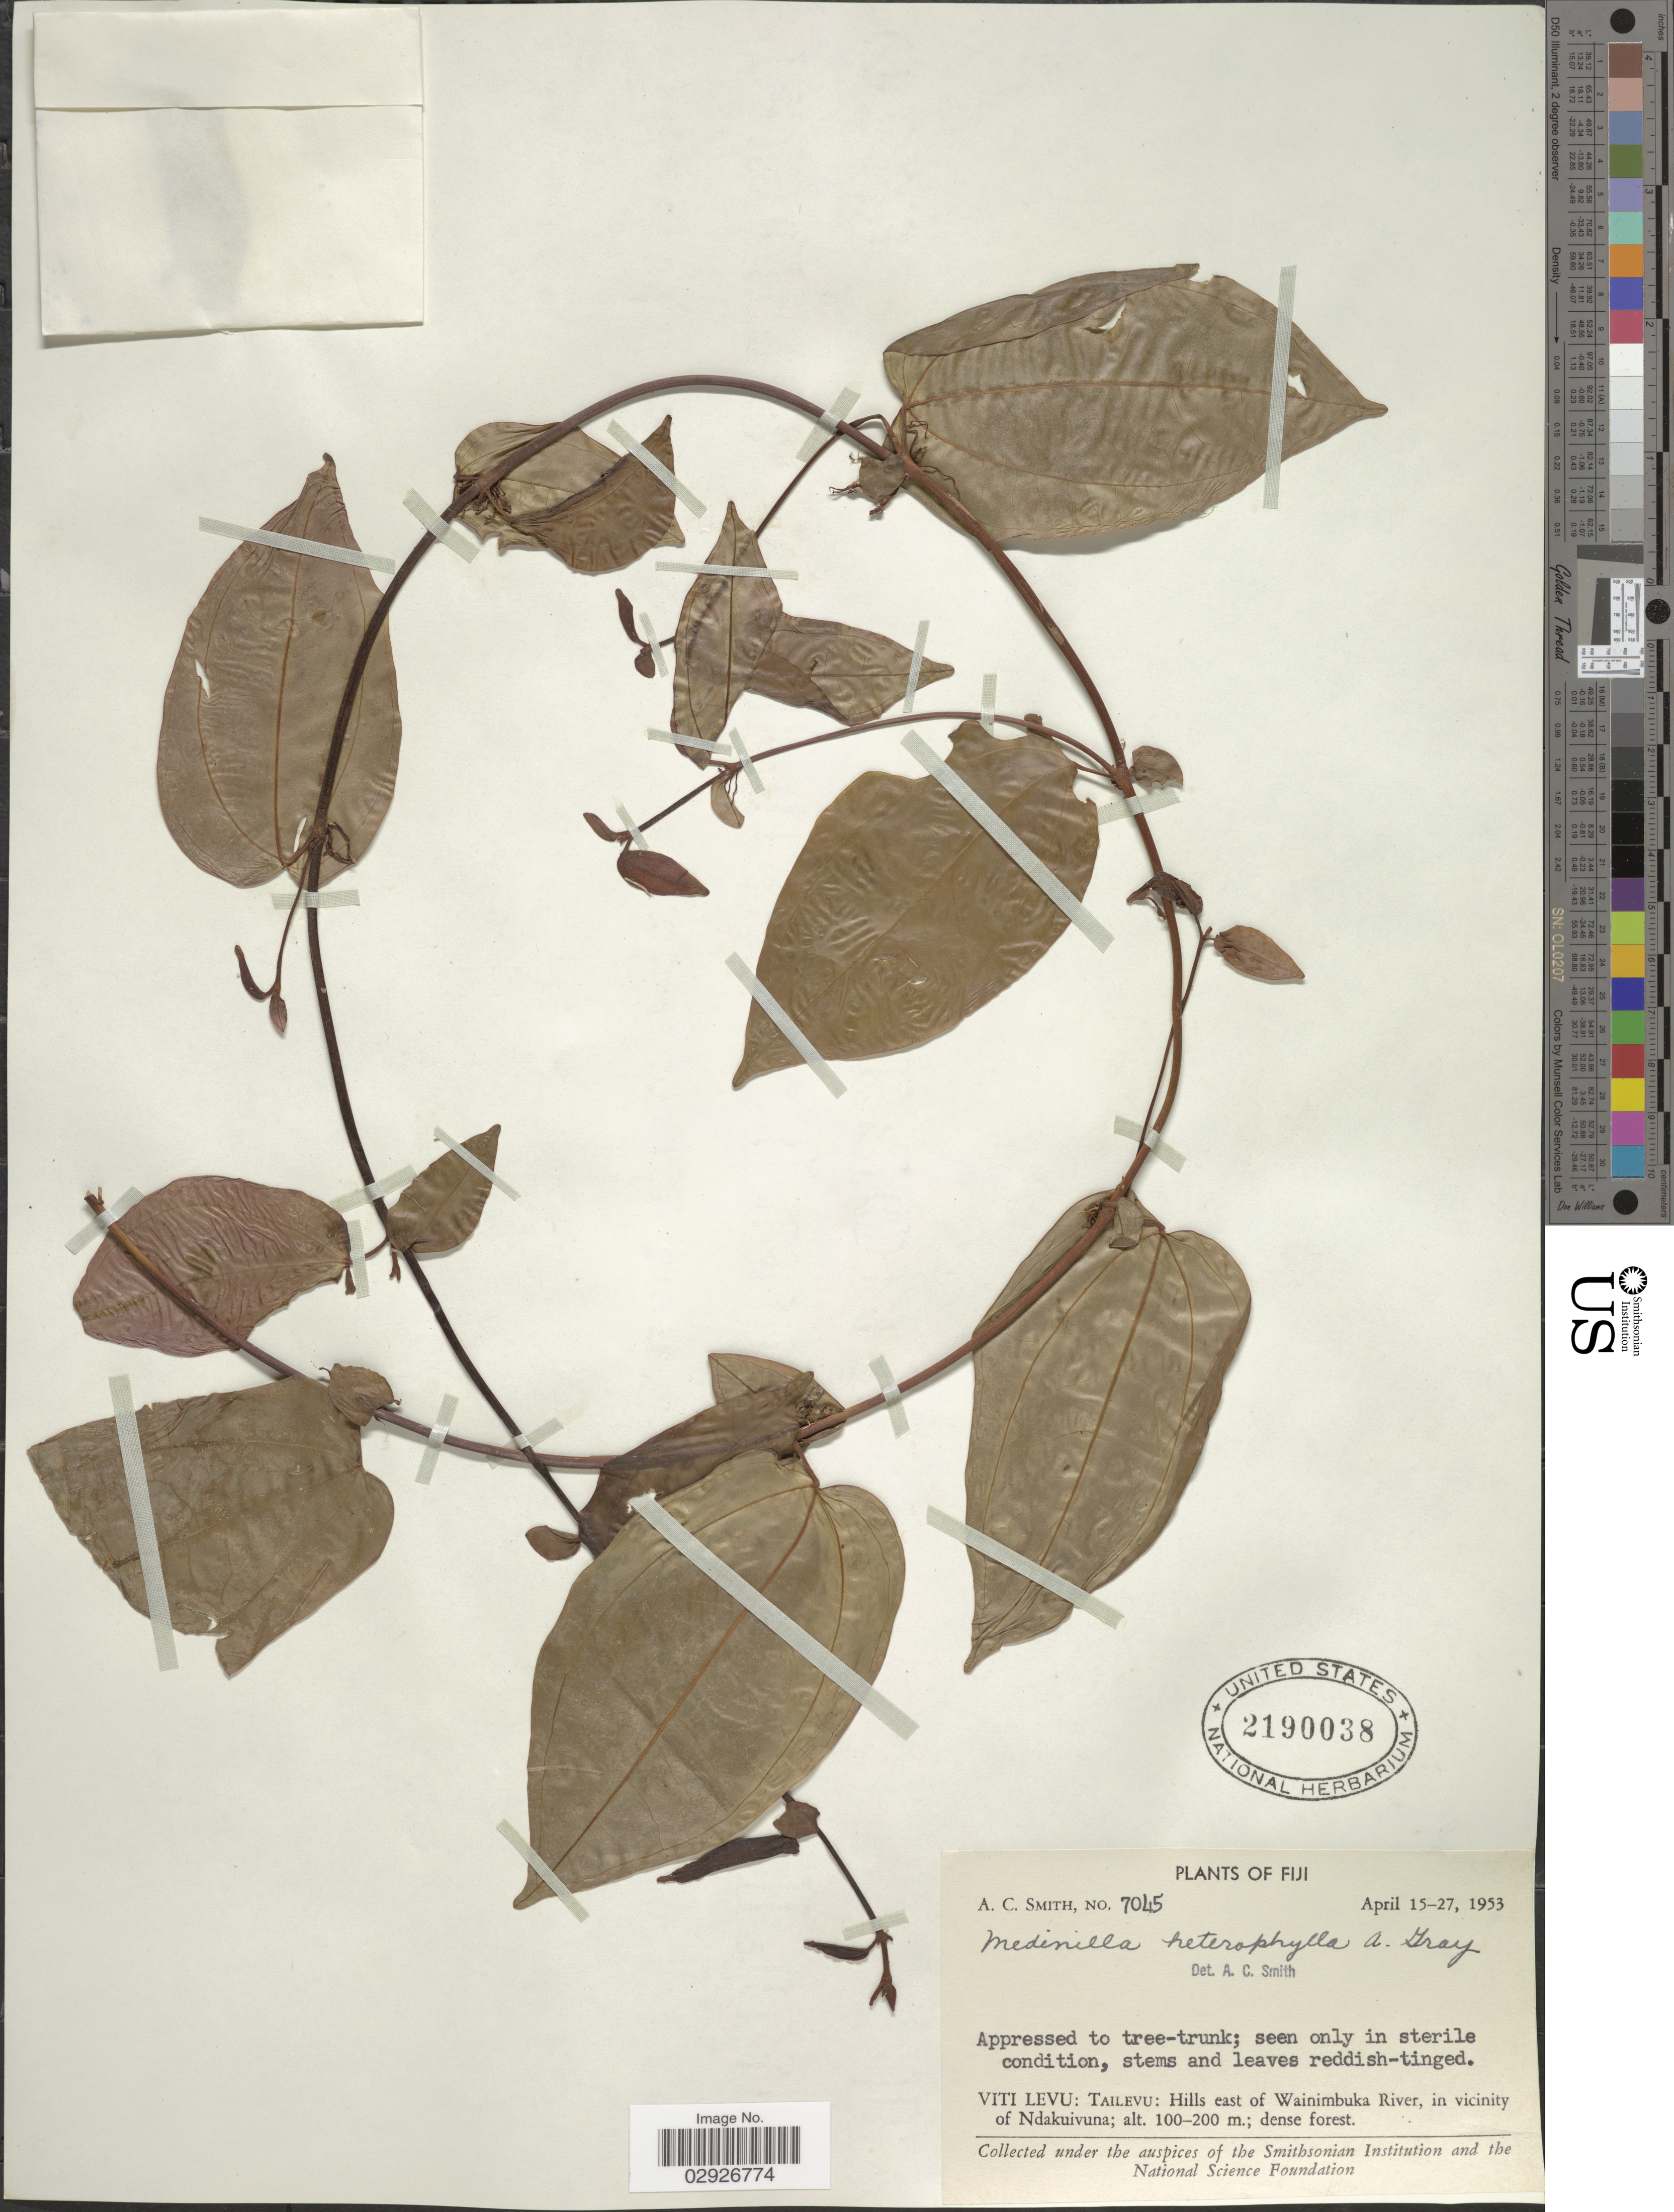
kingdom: Plantae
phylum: Tracheophyta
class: Magnoliopsida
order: Myrtales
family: Melastomataceae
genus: Medinilla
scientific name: Medinilla heterophylla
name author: A. Gray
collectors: A. C. Smith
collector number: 7045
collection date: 1953-04-15/1953-04-27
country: Fiji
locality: Viti Levu: Tailevu: Hills east of Wainimbuka River, in vicinity of Ndakuivuna.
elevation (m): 100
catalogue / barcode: US 2190038